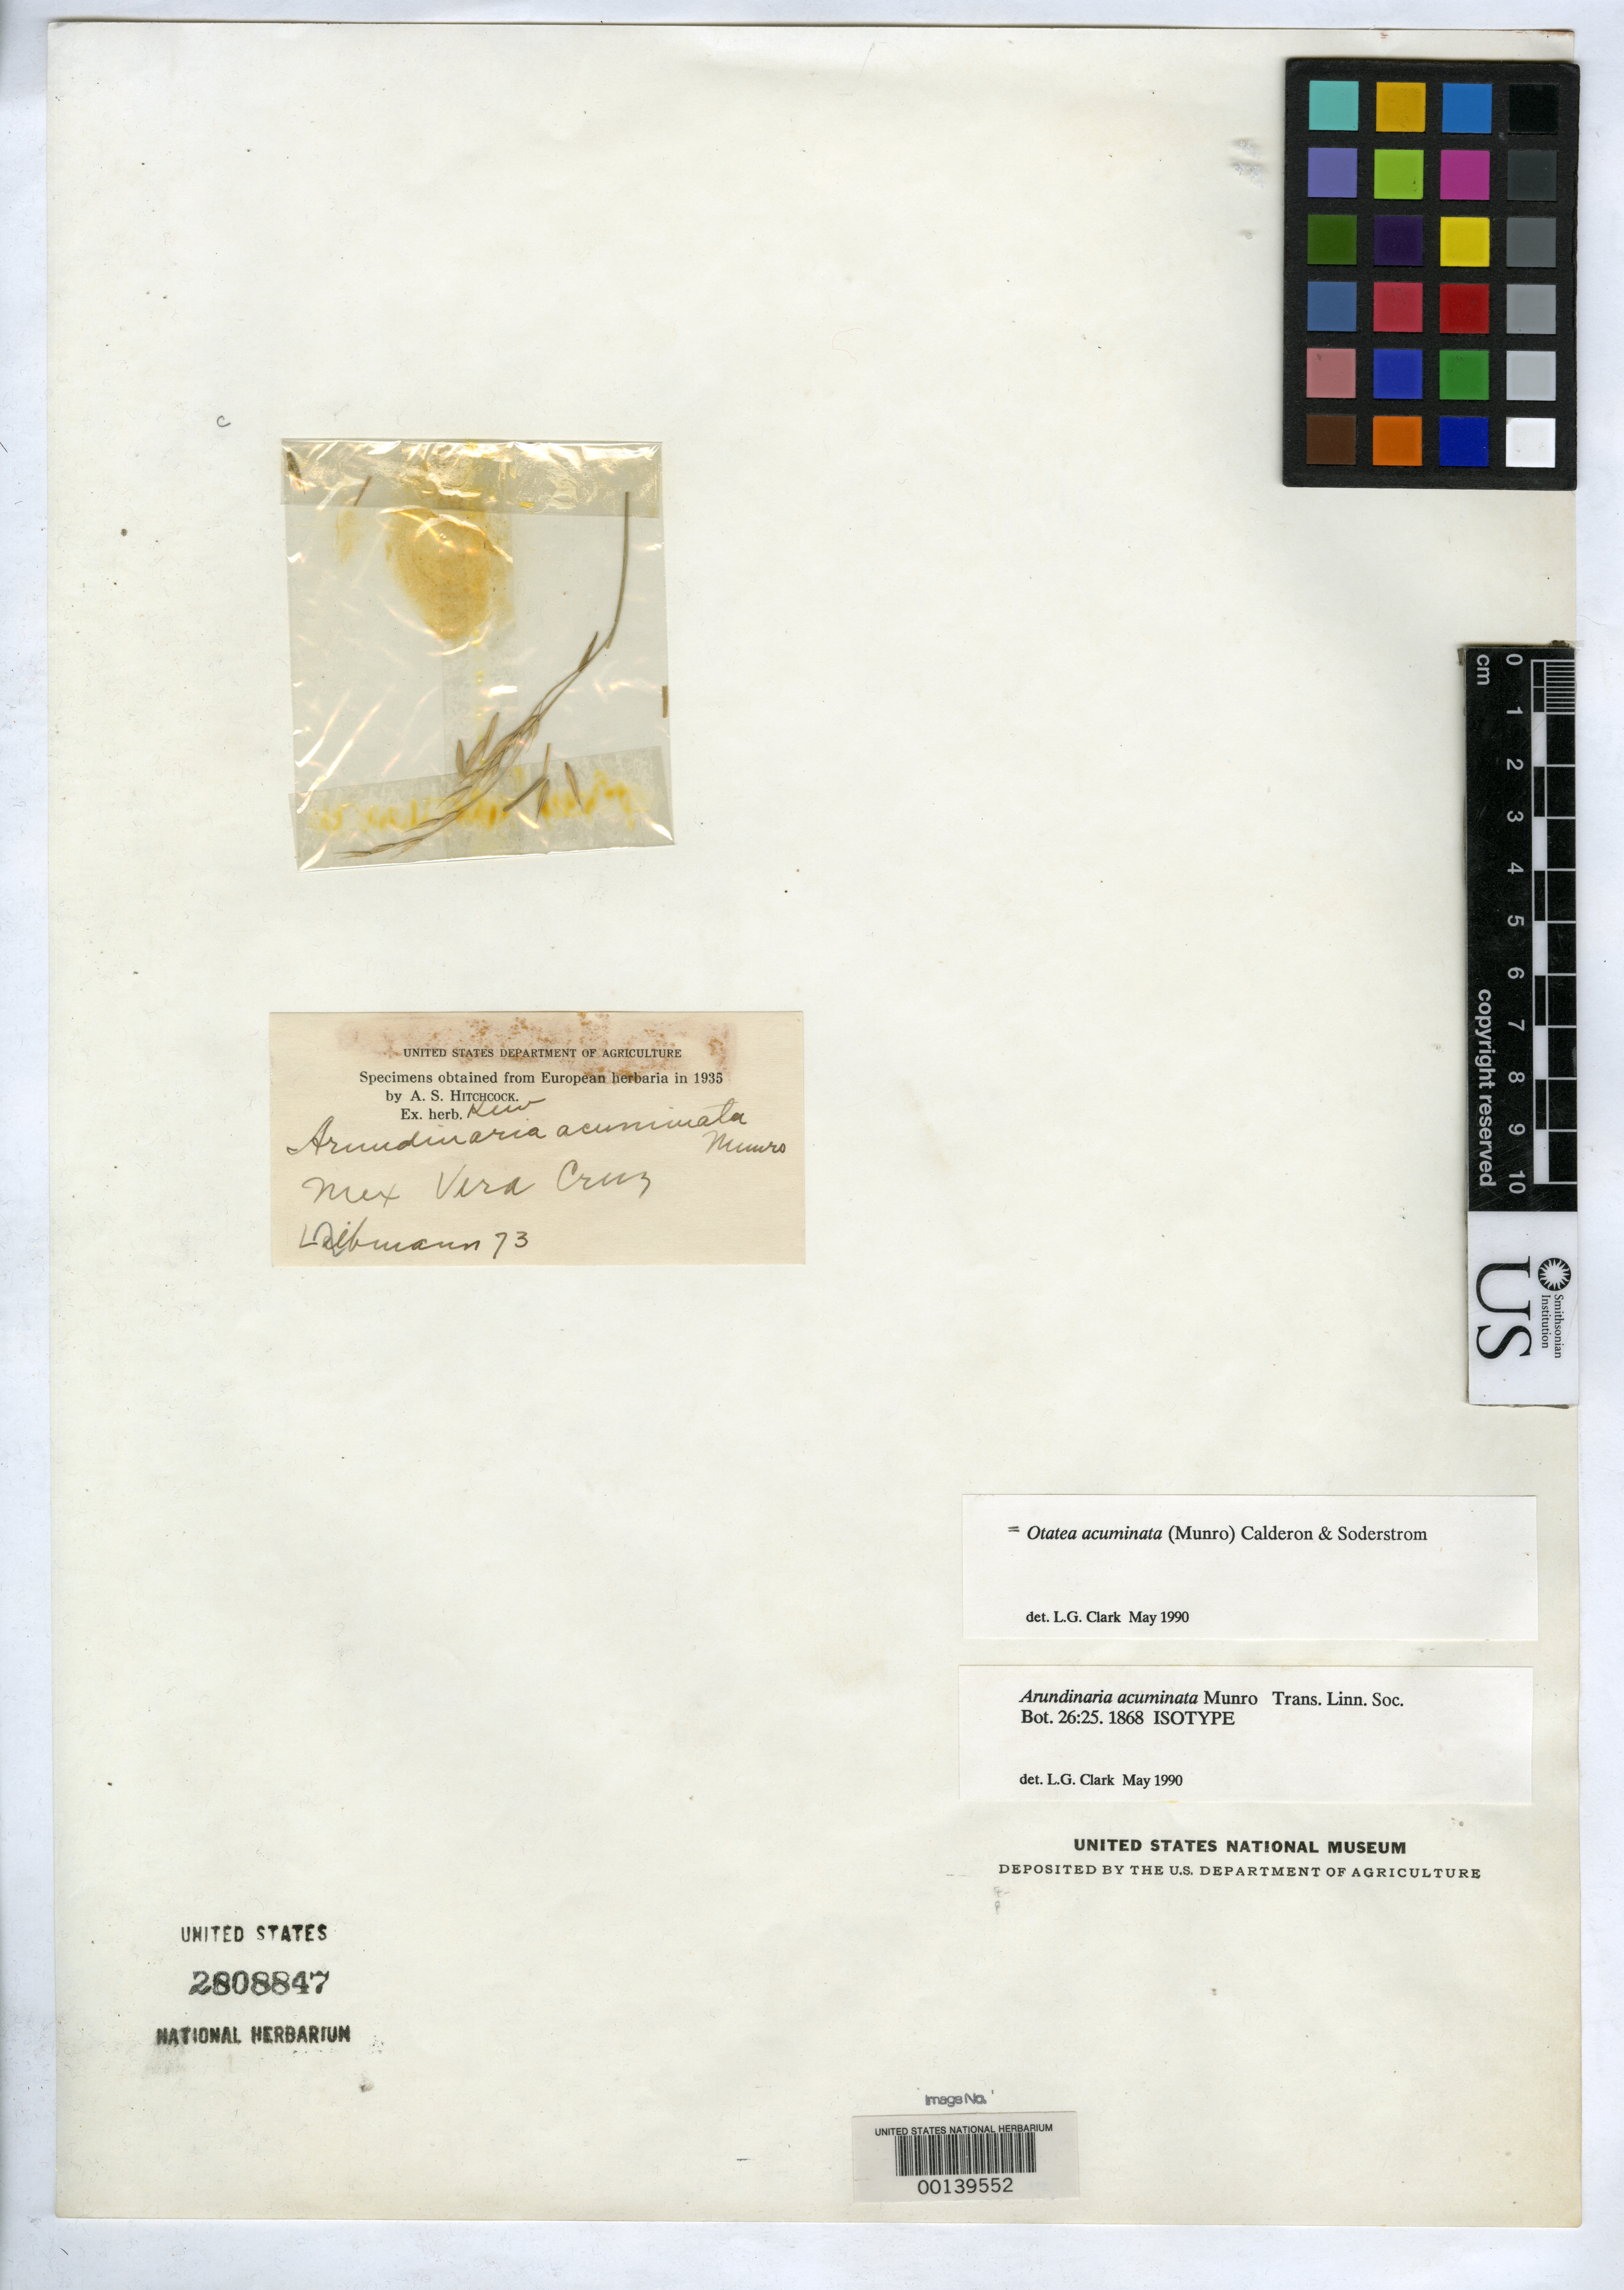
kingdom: Plantae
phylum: Tracheophyta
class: Liliopsida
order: Poales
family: Poaceae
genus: Arundinaria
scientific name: Arundinaria acuminata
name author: Munro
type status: Isotype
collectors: F. M. Liebmann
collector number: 73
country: Mexico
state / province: Veracruz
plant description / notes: Fragmentary material of type specimen ex herb. Kew.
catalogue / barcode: US 2808847A